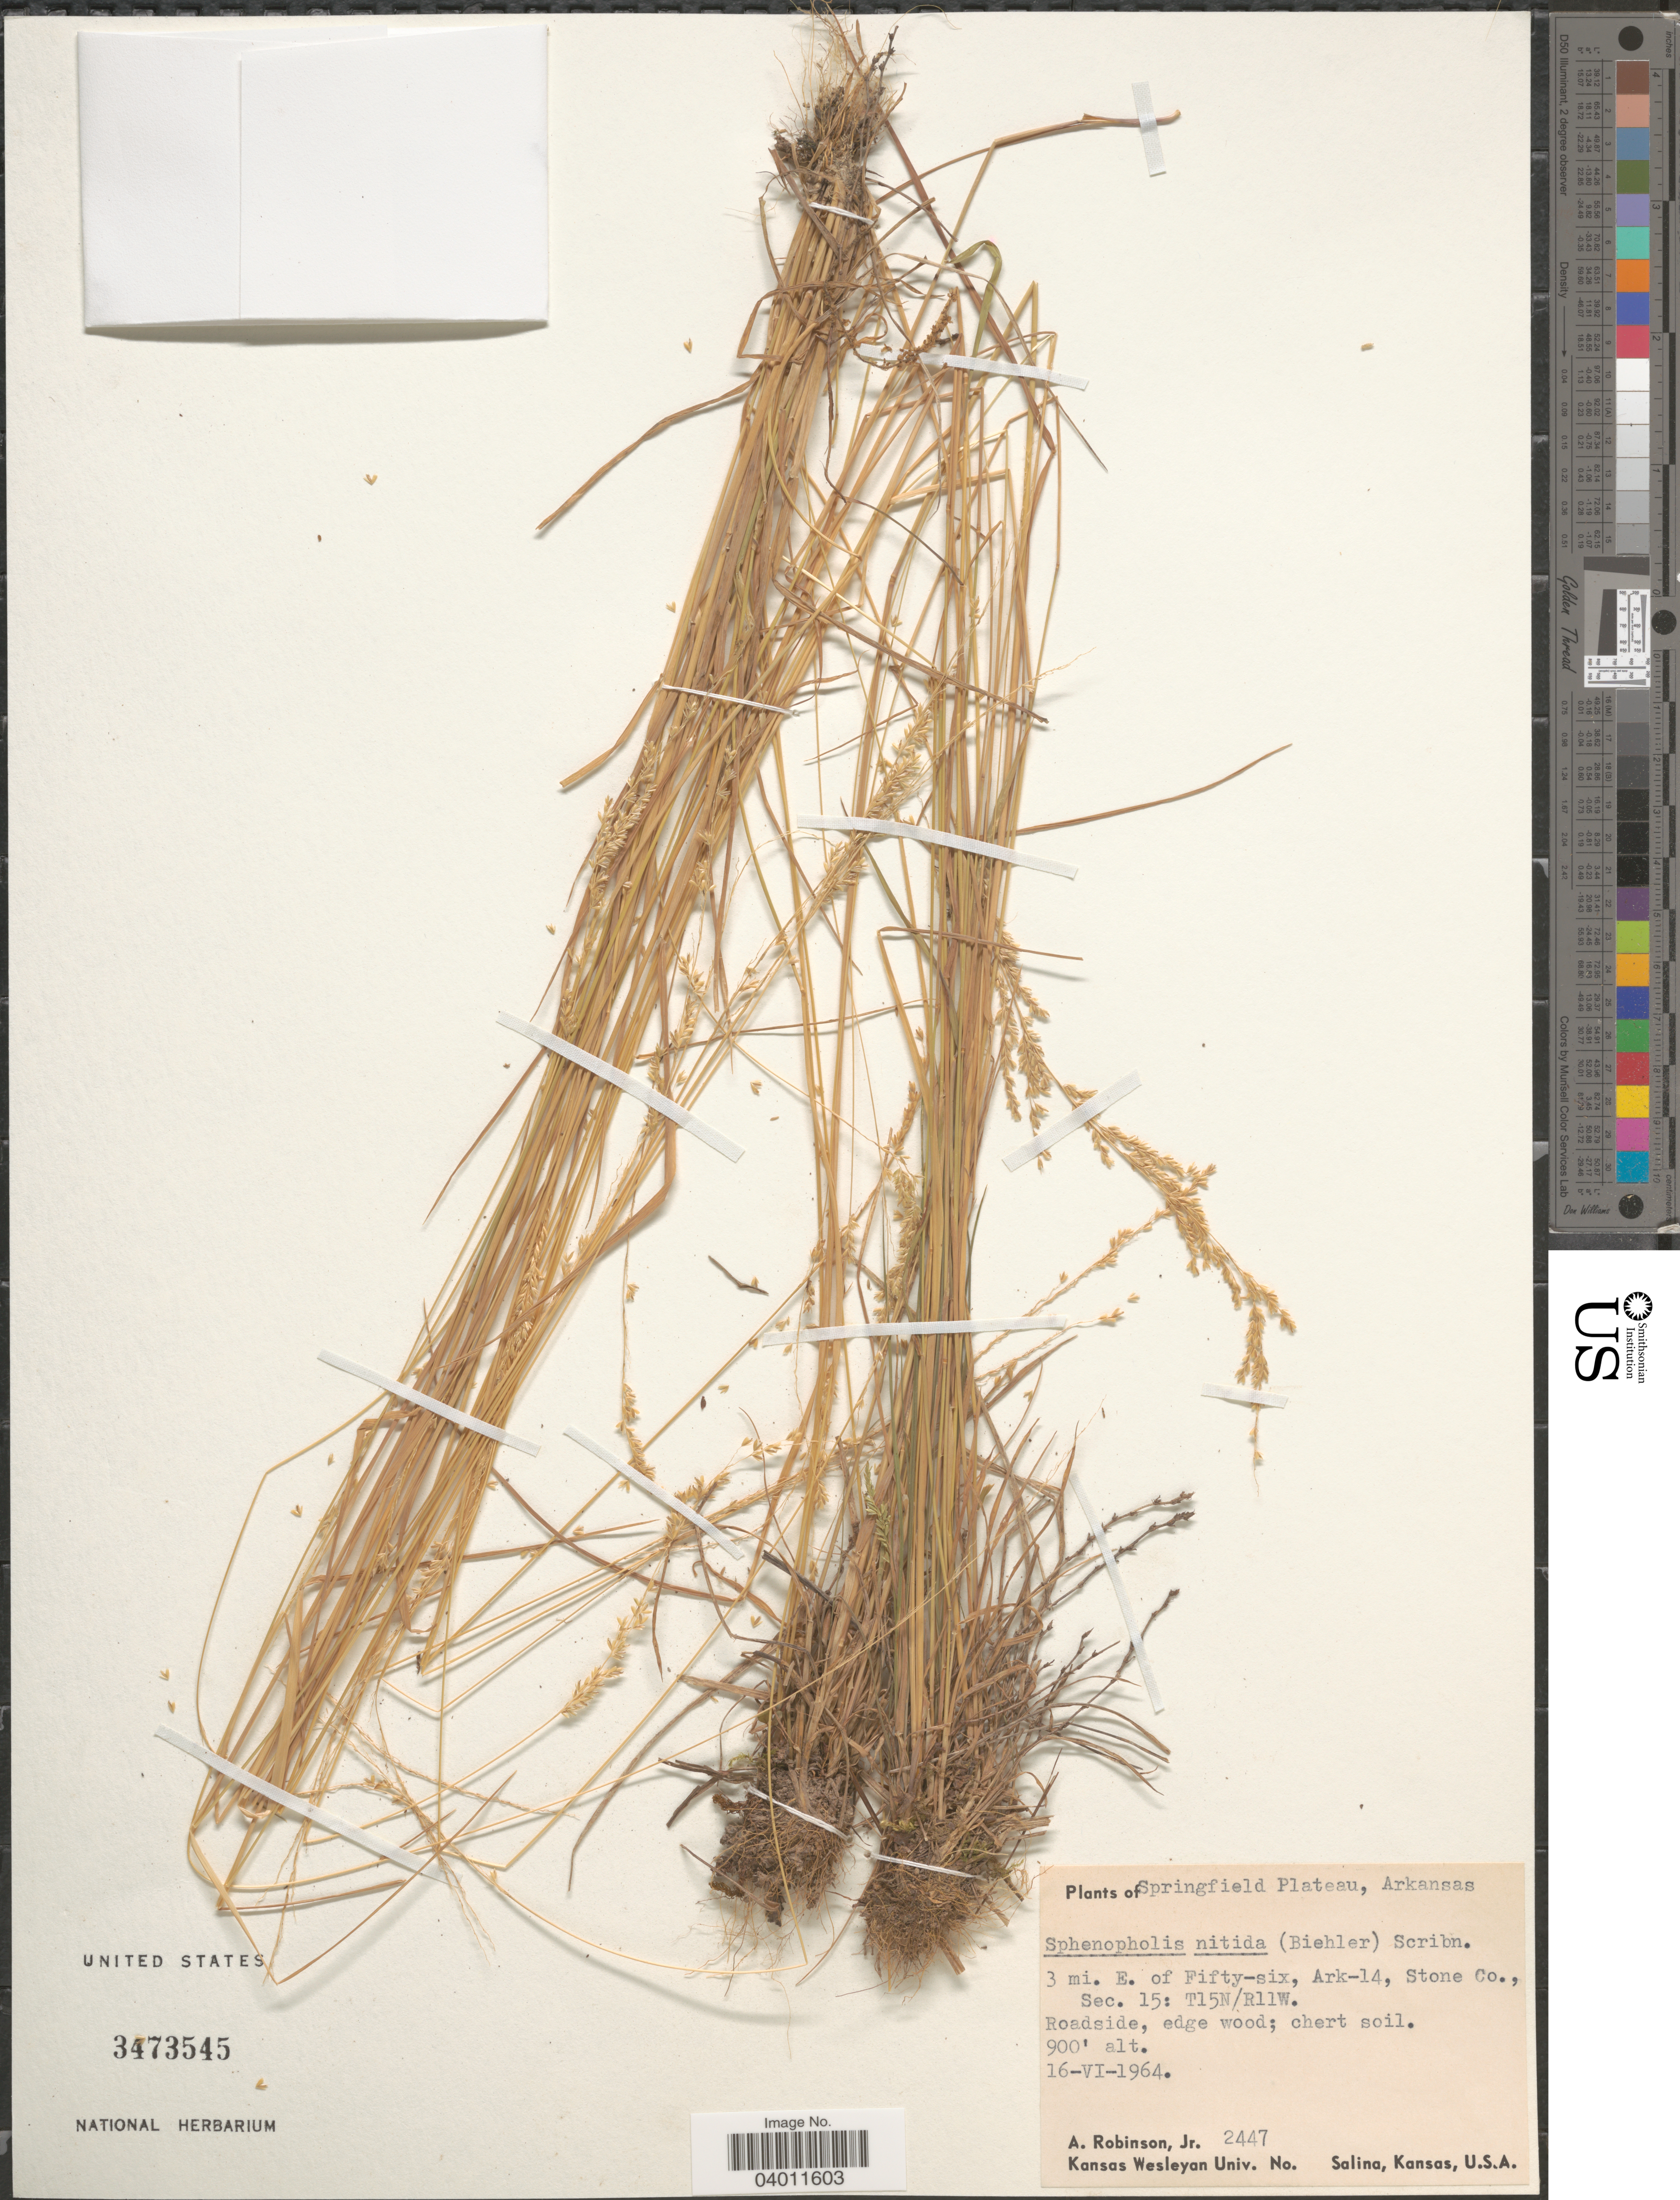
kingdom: Plantae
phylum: Tracheophyta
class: Liliopsida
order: Poales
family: Poaceae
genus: Sphenopholis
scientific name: Sphenopholis nitida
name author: (Biehler) Scribn.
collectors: A. Robinson Jr.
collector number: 2447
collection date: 1964-06-16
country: United States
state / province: Arkansas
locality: Springfield Plateau. 3 mi. E. of Fifty-six, Ark-14, Stone Co., Sec. 15: T15N/R11W.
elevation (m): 274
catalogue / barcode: US 3473545